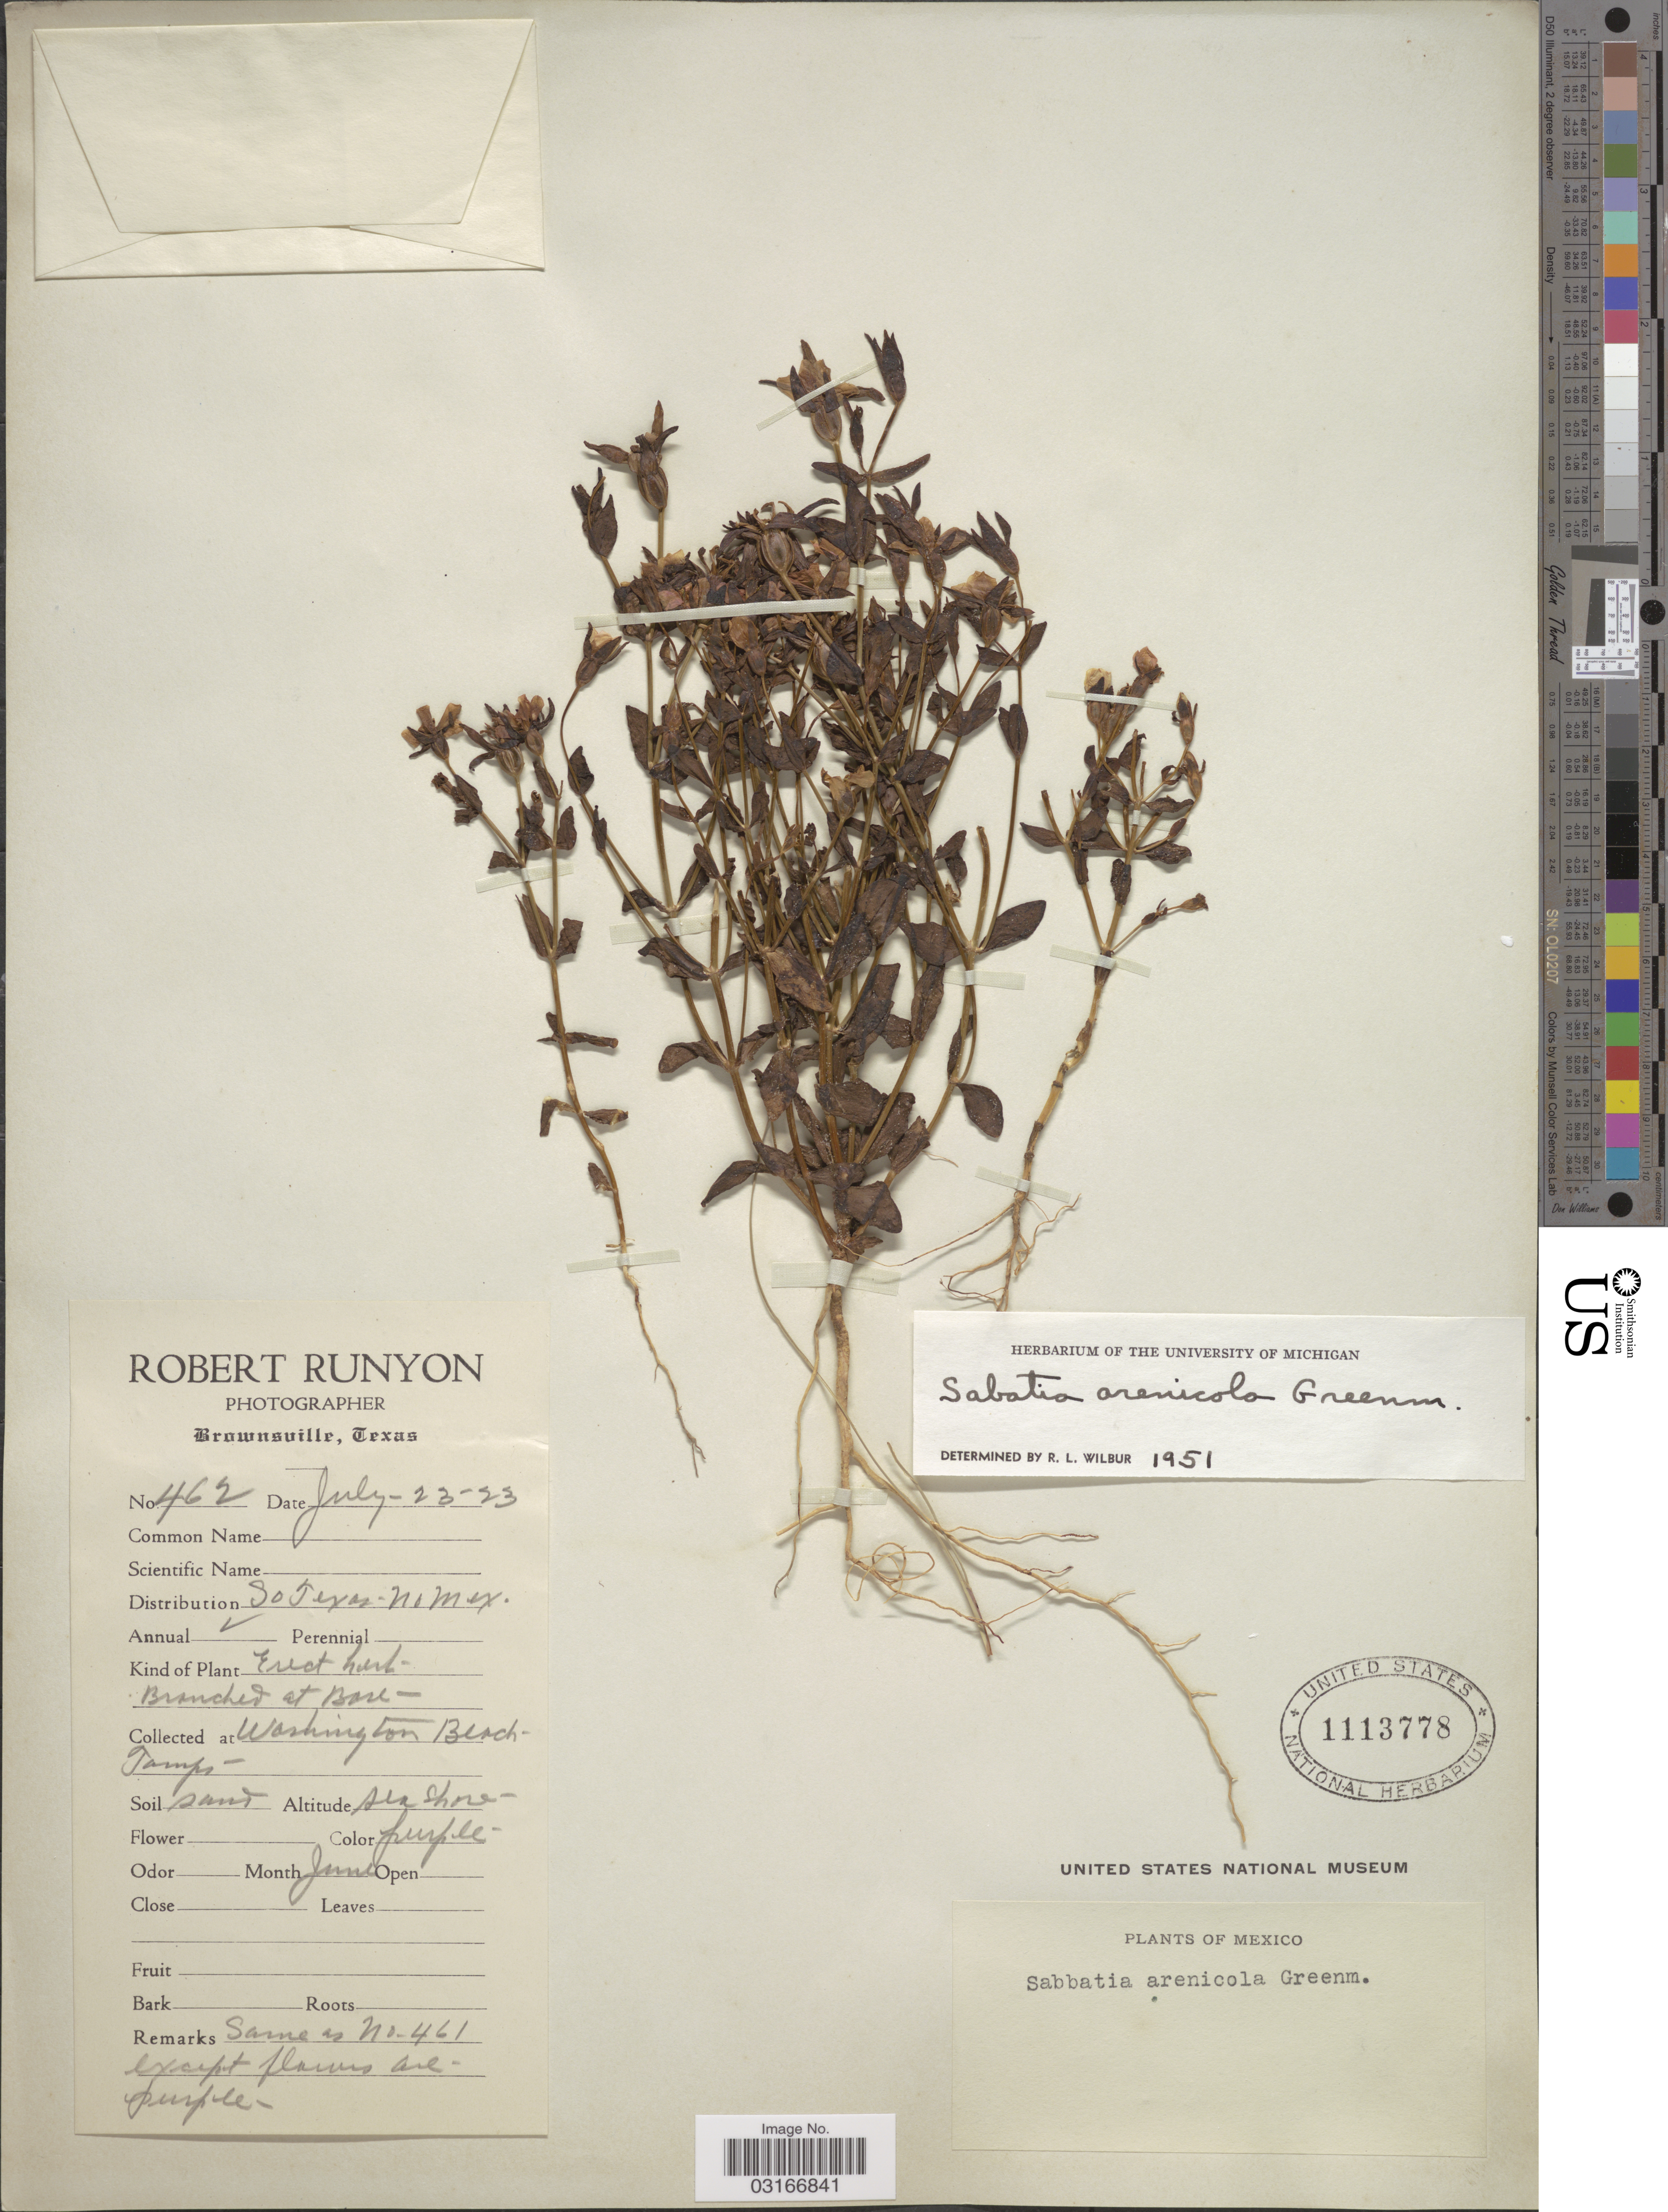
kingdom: Plantae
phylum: Tracheophyta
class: Magnoliopsida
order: Gentianales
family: Gentianaceae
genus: Sabatia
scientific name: Sabatia arenicola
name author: Greenm.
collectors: R. Runyon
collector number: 462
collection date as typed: Transcribed d/m/y: 23/7/23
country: Mexico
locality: Branched at Base - Washington Beach-Tamps.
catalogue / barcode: US 1113778